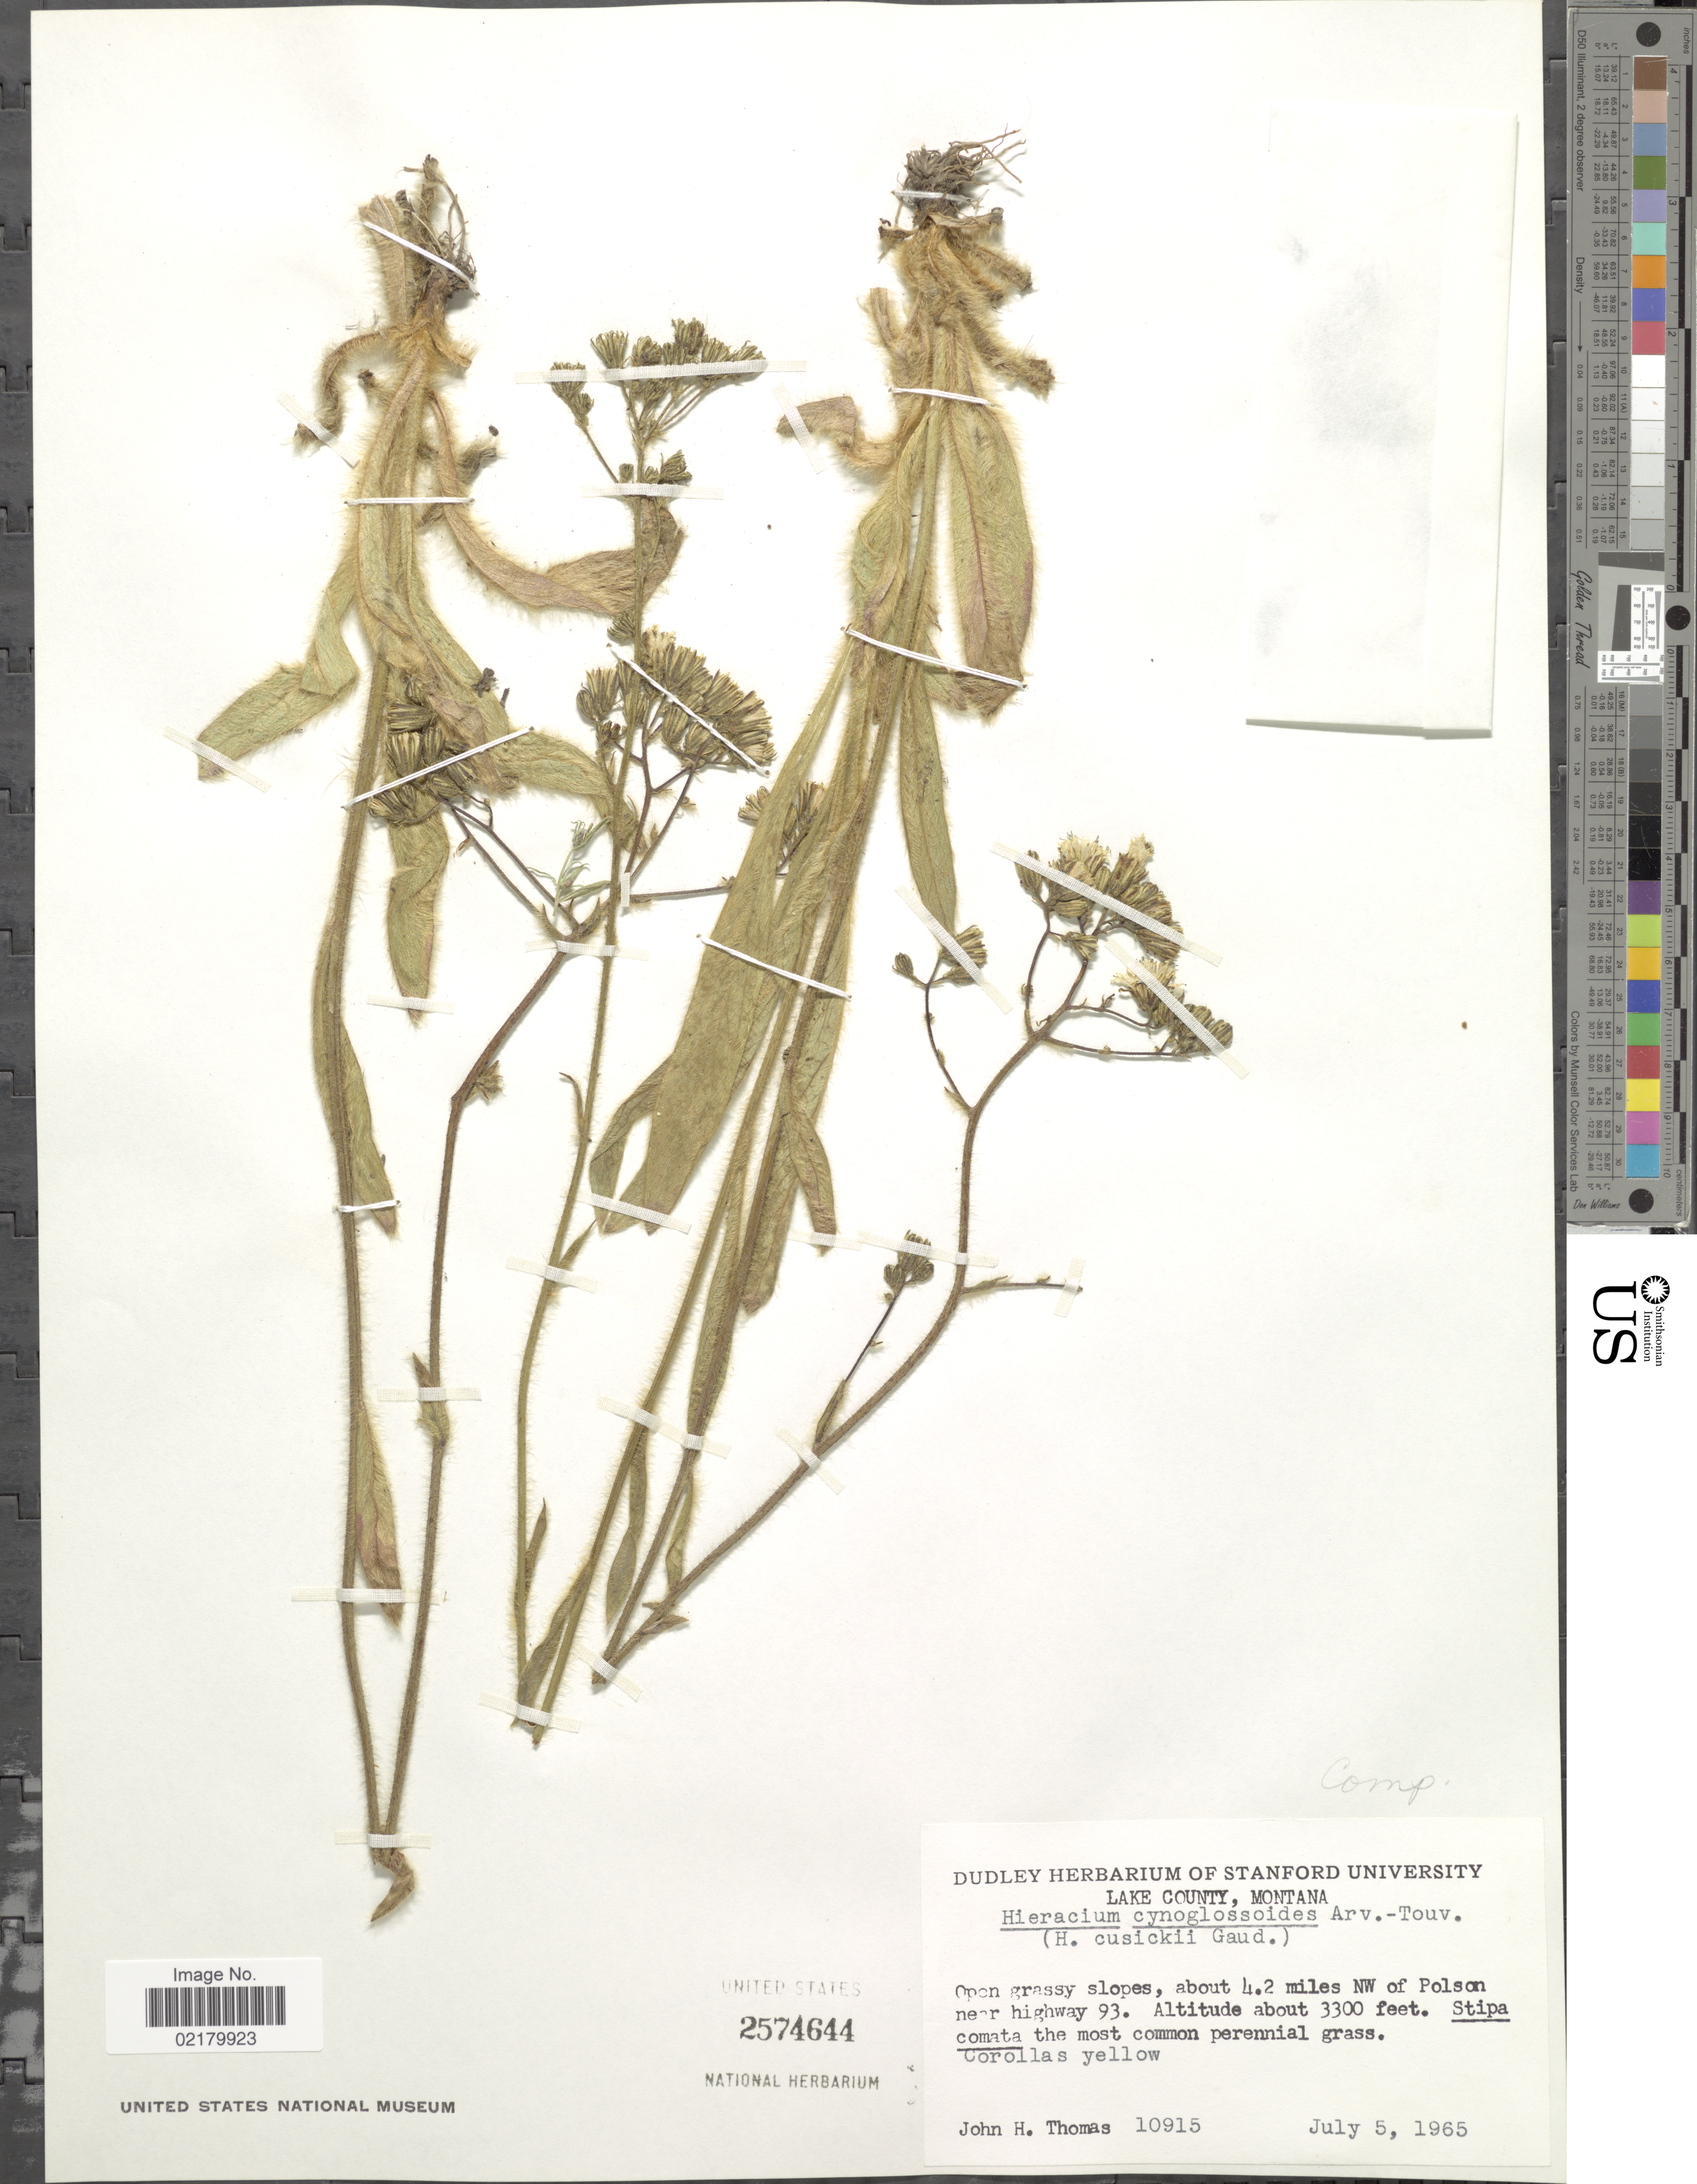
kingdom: Plantae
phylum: Tracheophyta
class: Magnoliopsida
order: Asterales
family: Asteraceae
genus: Hieracium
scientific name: Hieracium scouleri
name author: Hook.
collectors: J. H. Thomas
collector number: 10915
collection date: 1965-07-05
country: United States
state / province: Montana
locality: Lake County, Open grassy slopes, about 4.2 miles NW of Polson near highway 93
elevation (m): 1006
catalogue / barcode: US 2574644